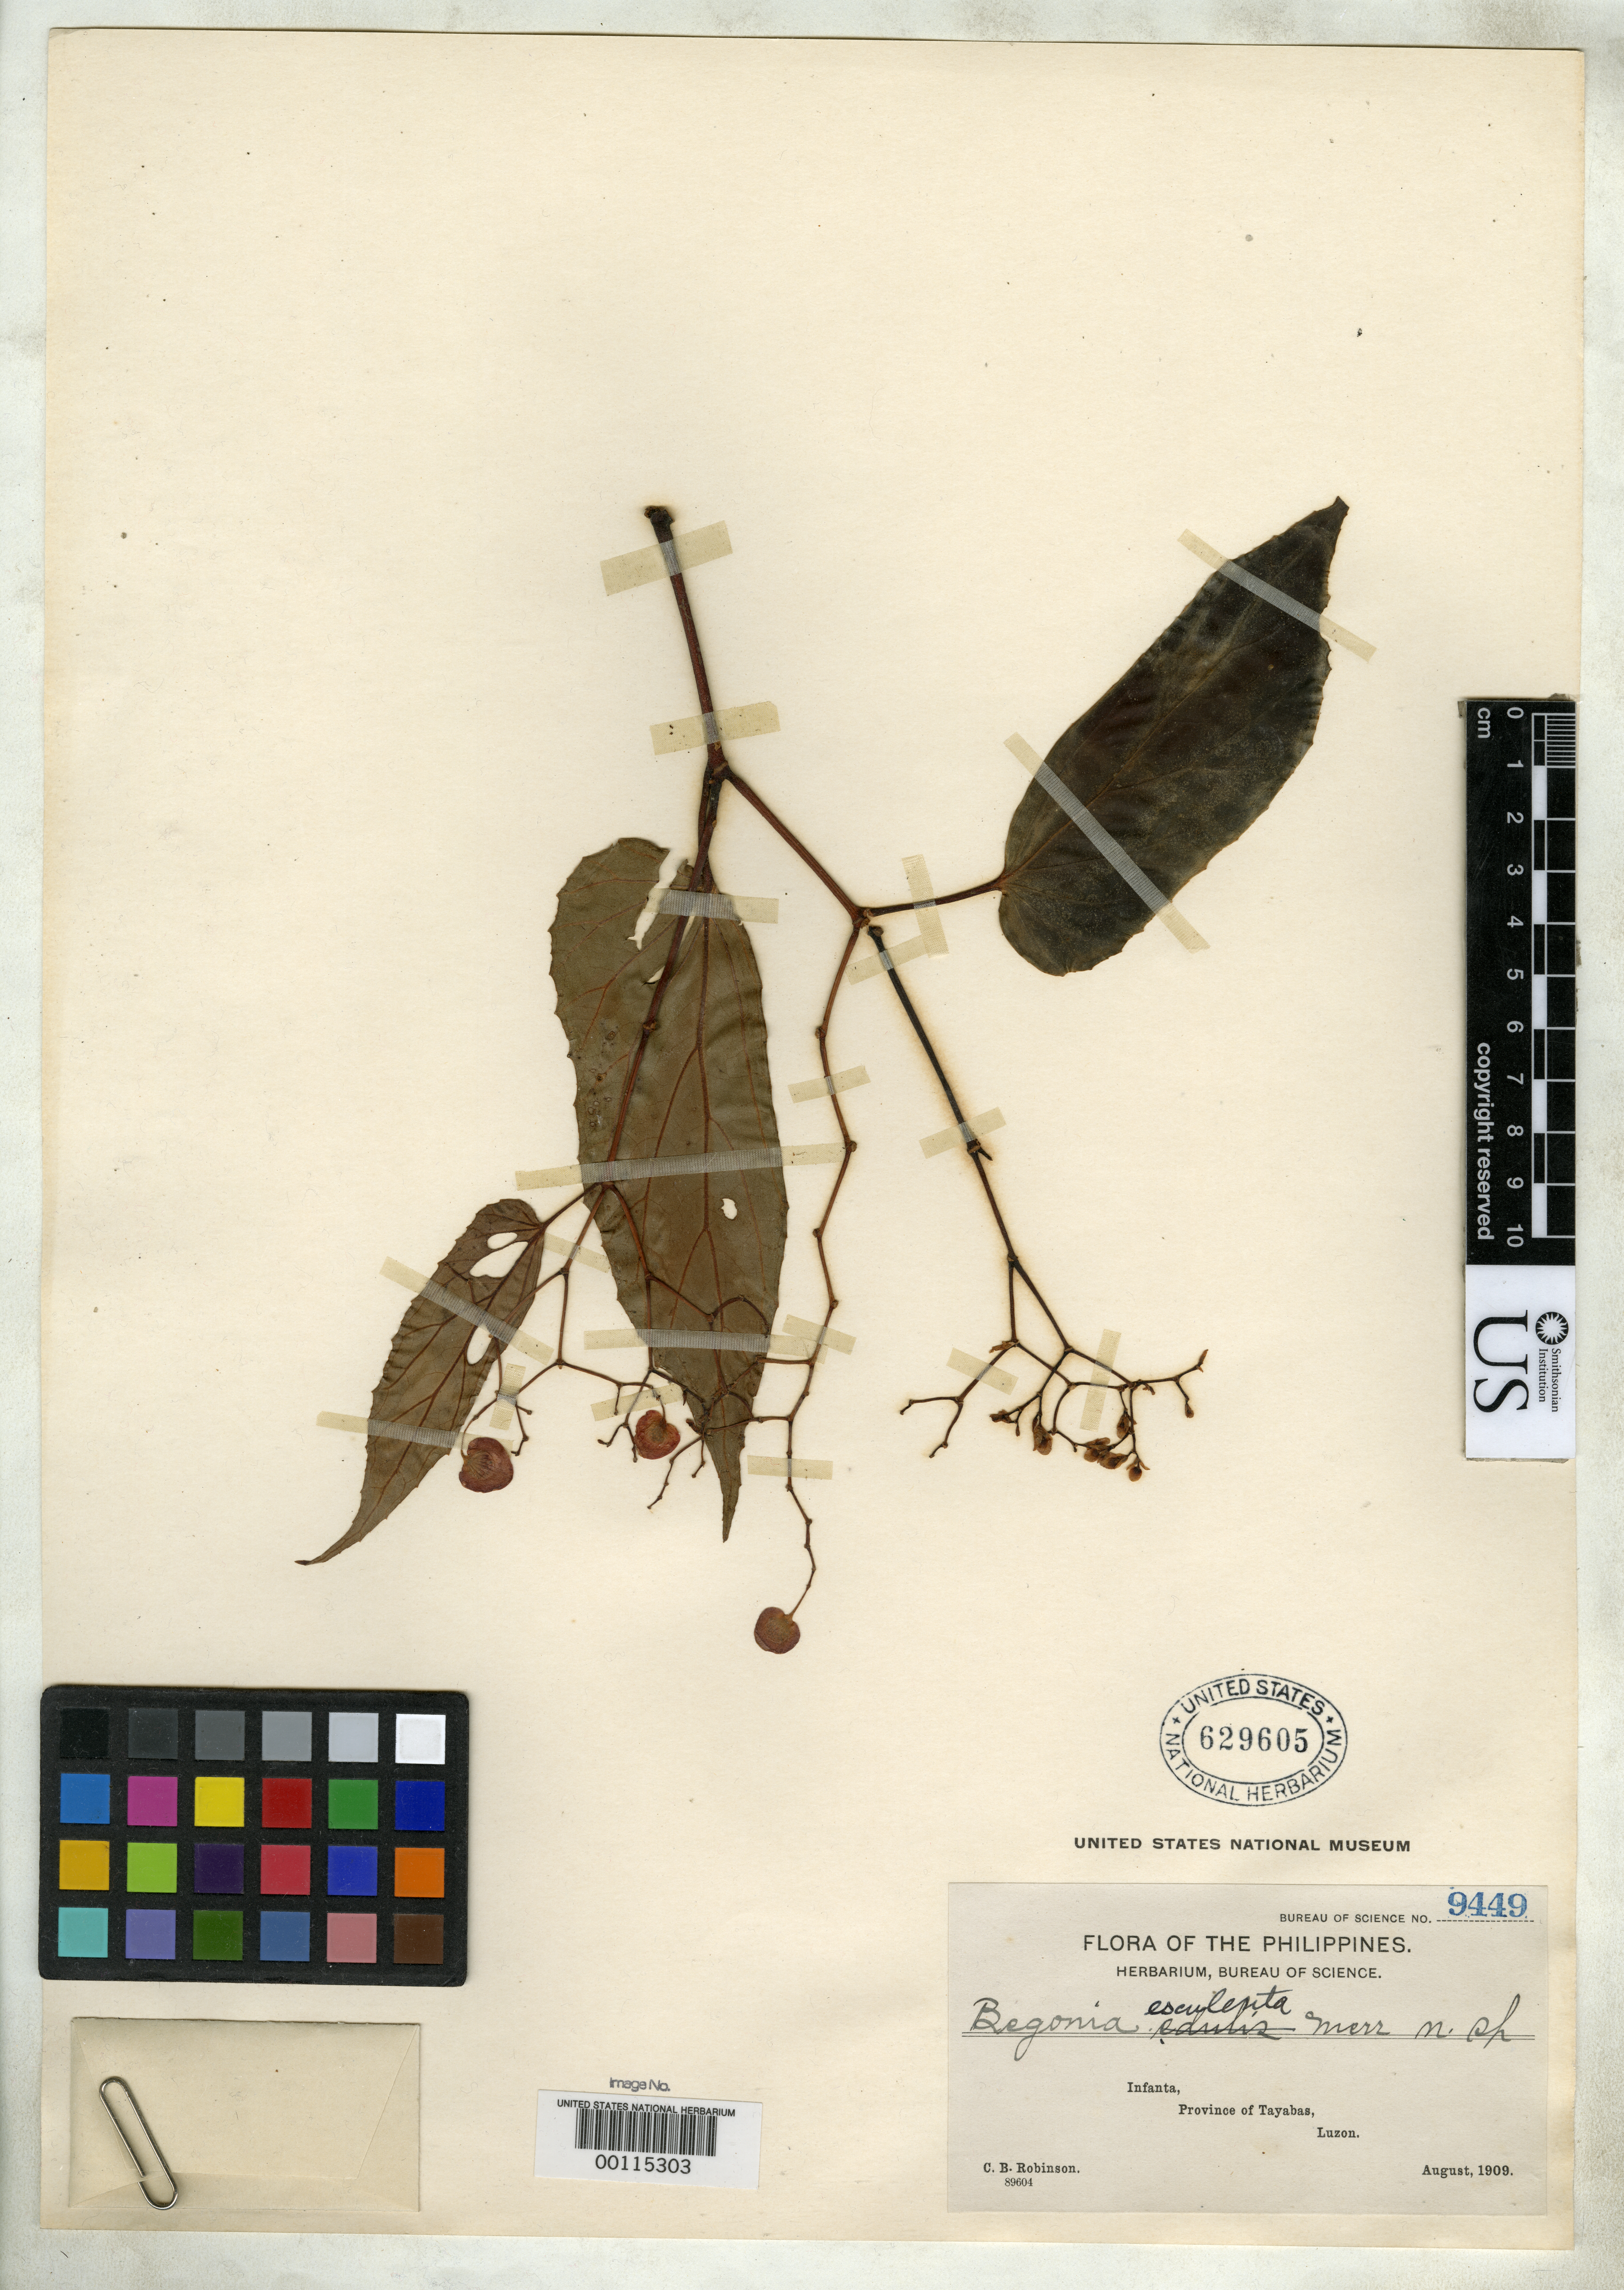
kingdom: Plantae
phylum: Tracheophyta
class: Magnoliopsida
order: Cucurbitales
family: Begoniaceae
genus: Begonia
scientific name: Begonia esculenta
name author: Merr.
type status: Isotype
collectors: C. Robinson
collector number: Bur. Sci. 9449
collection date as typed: Aug 1909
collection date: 1909-08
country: Philippines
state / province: Calabarzon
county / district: Quezon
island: Luzon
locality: Infanta, Mt. Binuang.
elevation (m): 800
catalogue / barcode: US 629605